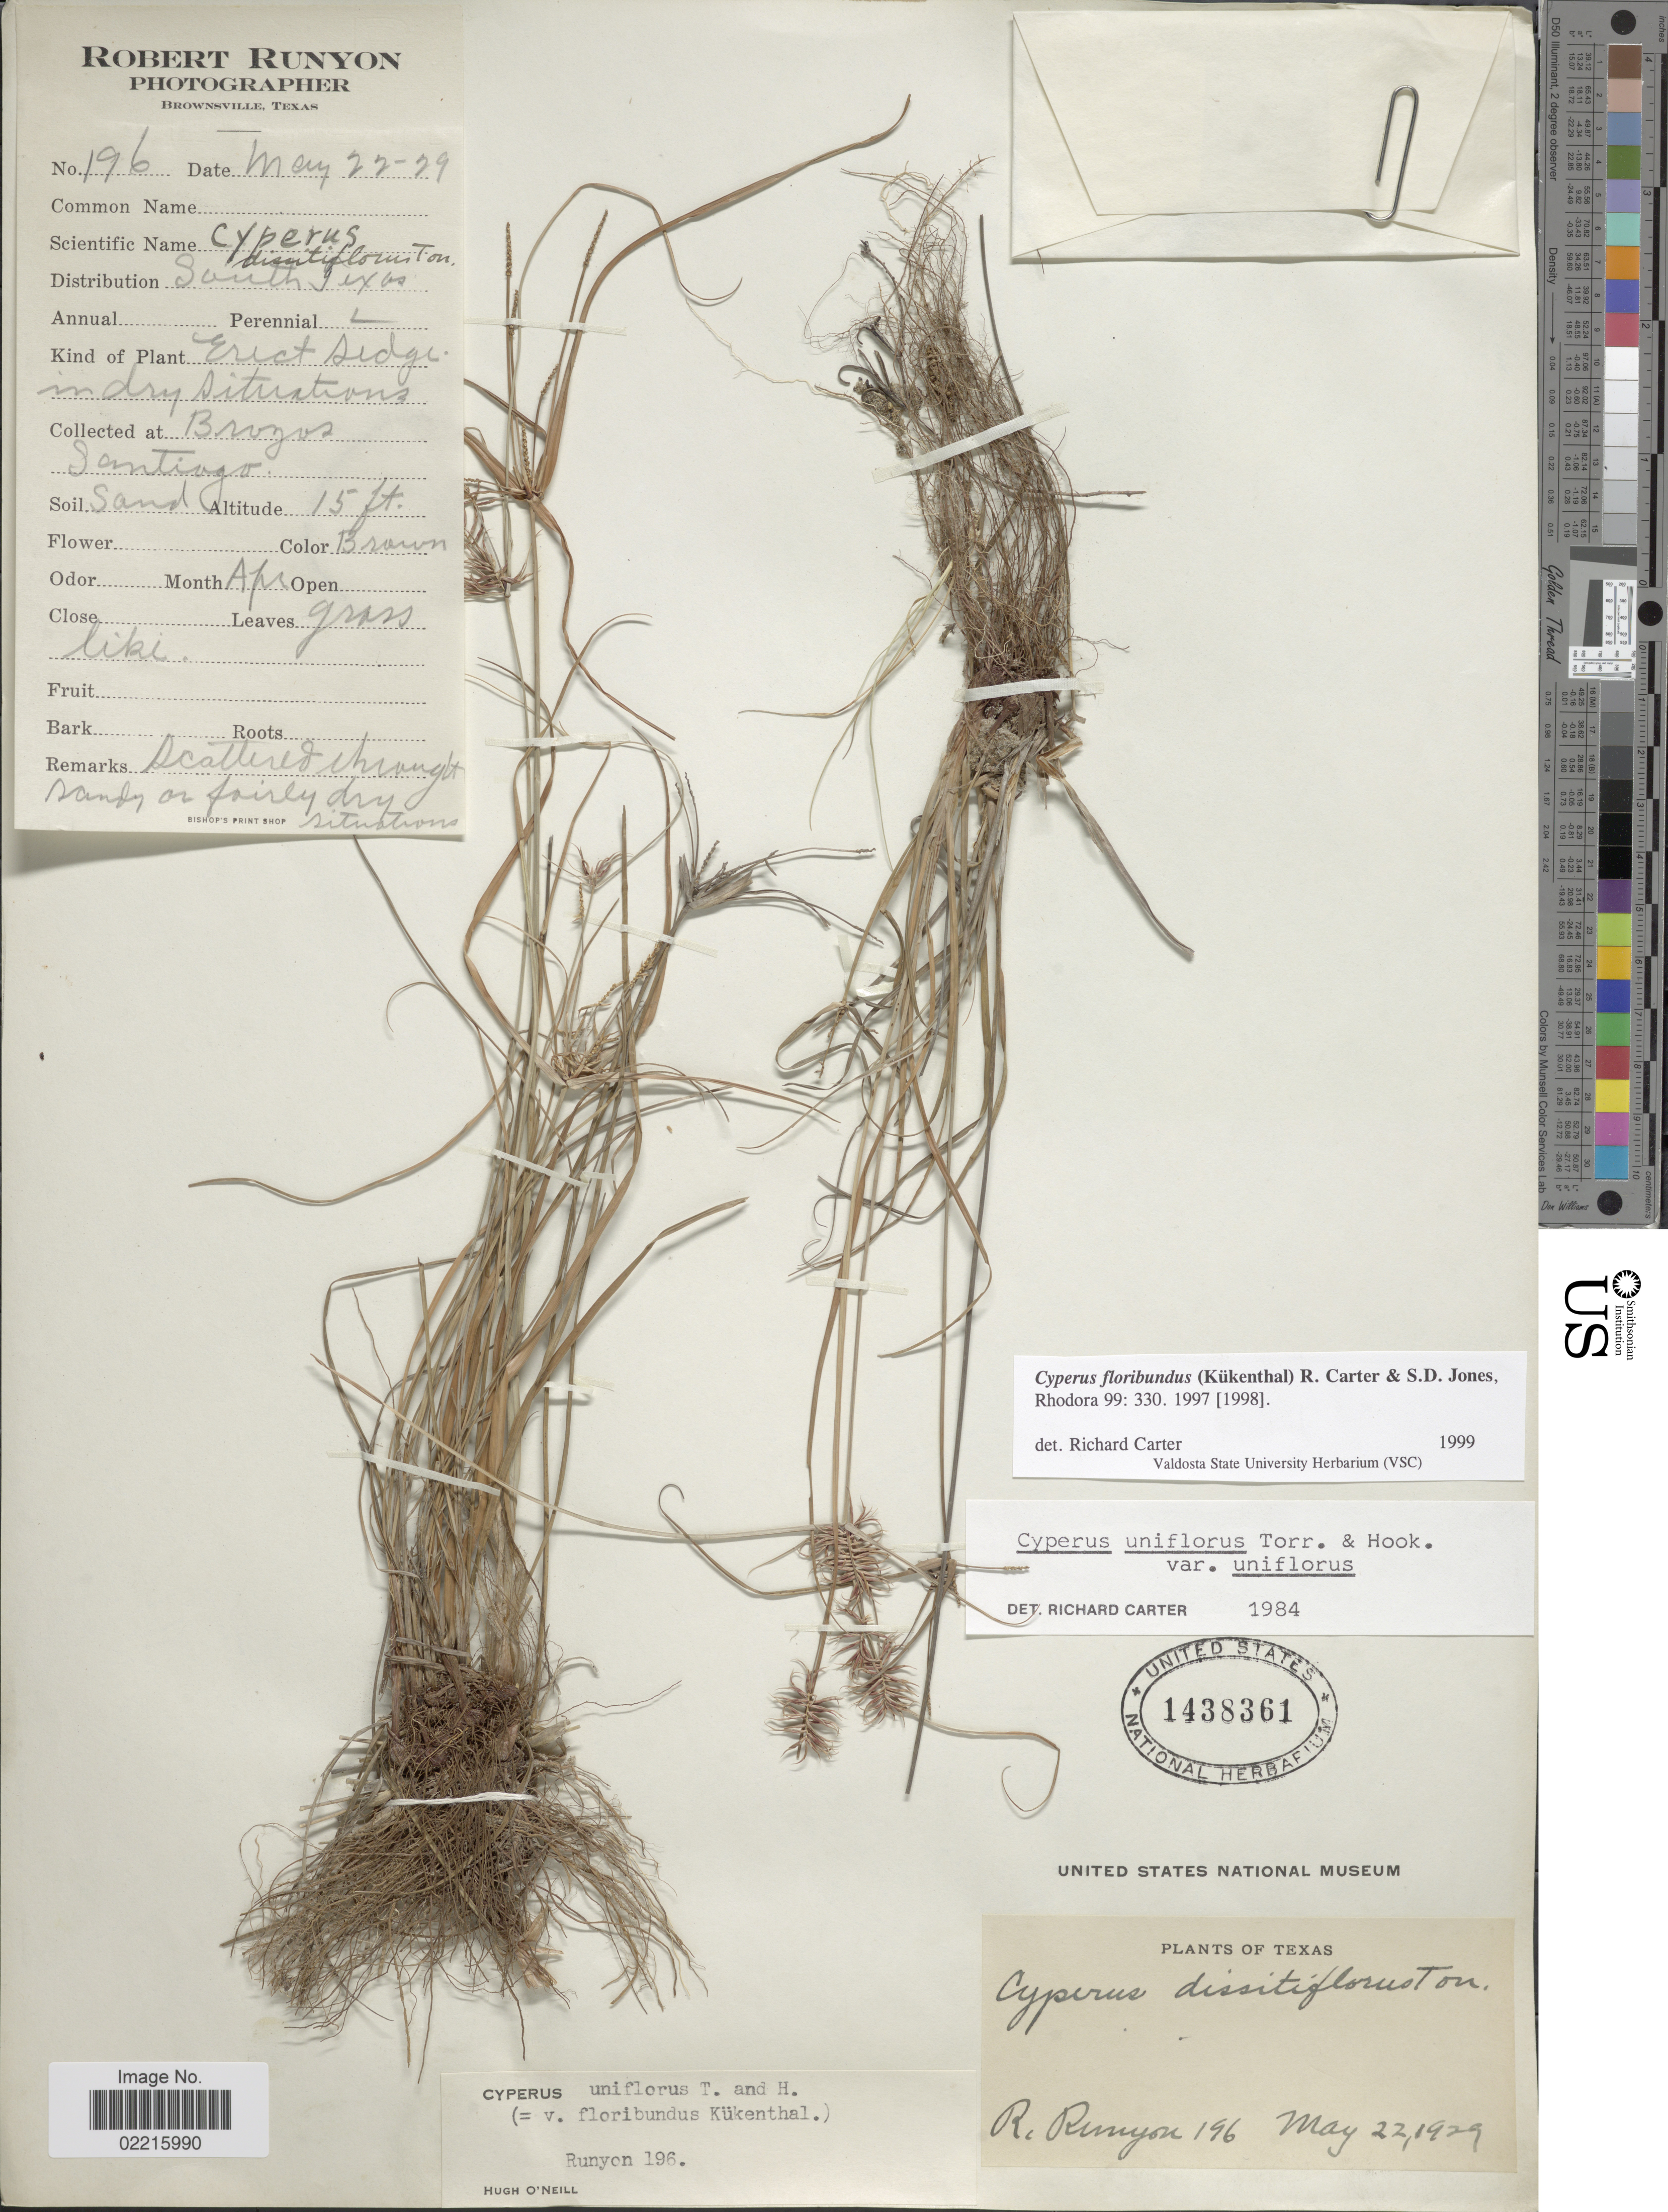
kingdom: Plantae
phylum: Tracheophyta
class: Liliopsida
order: Poales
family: Cyperaceae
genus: Cyperus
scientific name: Cyperus floribundus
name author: (Kük.) R. Carter & S.D. Jones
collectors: R. Runyon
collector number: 196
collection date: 1929-05-22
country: United States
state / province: Texas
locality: Brozos, Santiago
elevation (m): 5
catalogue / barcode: US 1438361